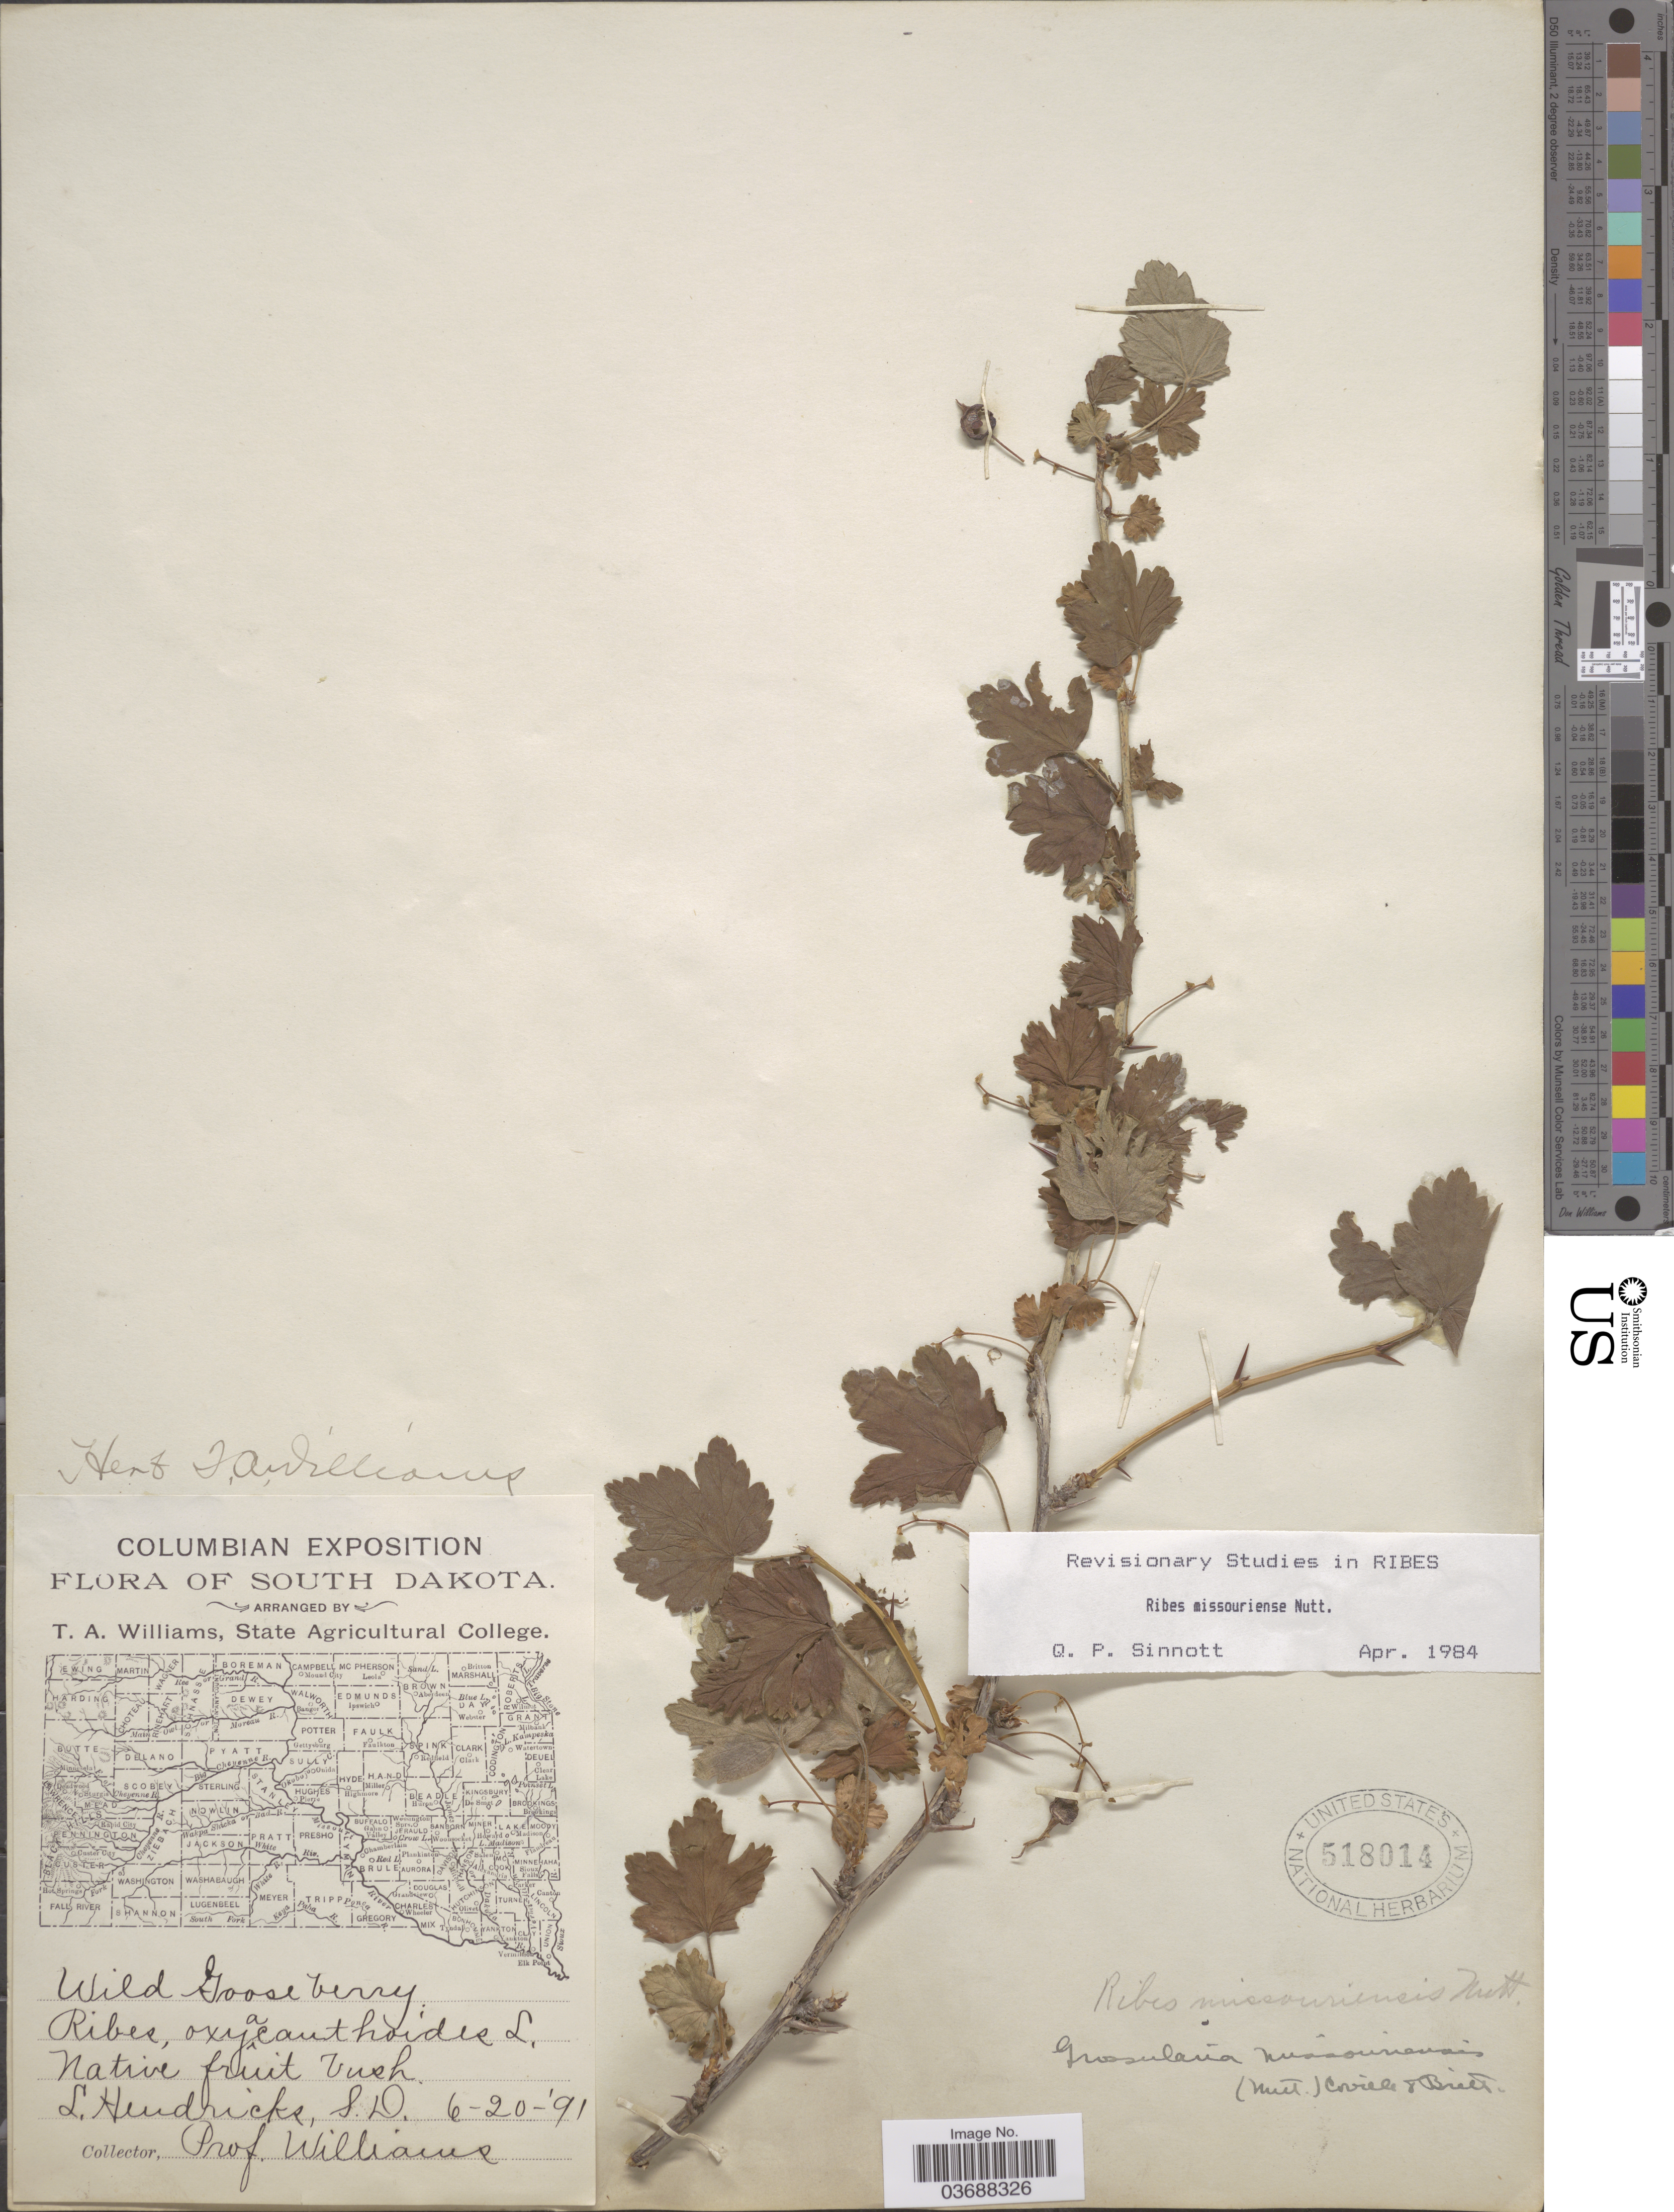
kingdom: Plantae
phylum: Tracheophyta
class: Magnoliopsida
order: Saxifragales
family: Grossulariaceae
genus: Ribes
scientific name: Ribes missouriense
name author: Nutt.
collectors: T. Williams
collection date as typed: Transcribed d/m/y: 20/6/91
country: United States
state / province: South Dakota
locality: L. Hendricks.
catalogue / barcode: US 518014